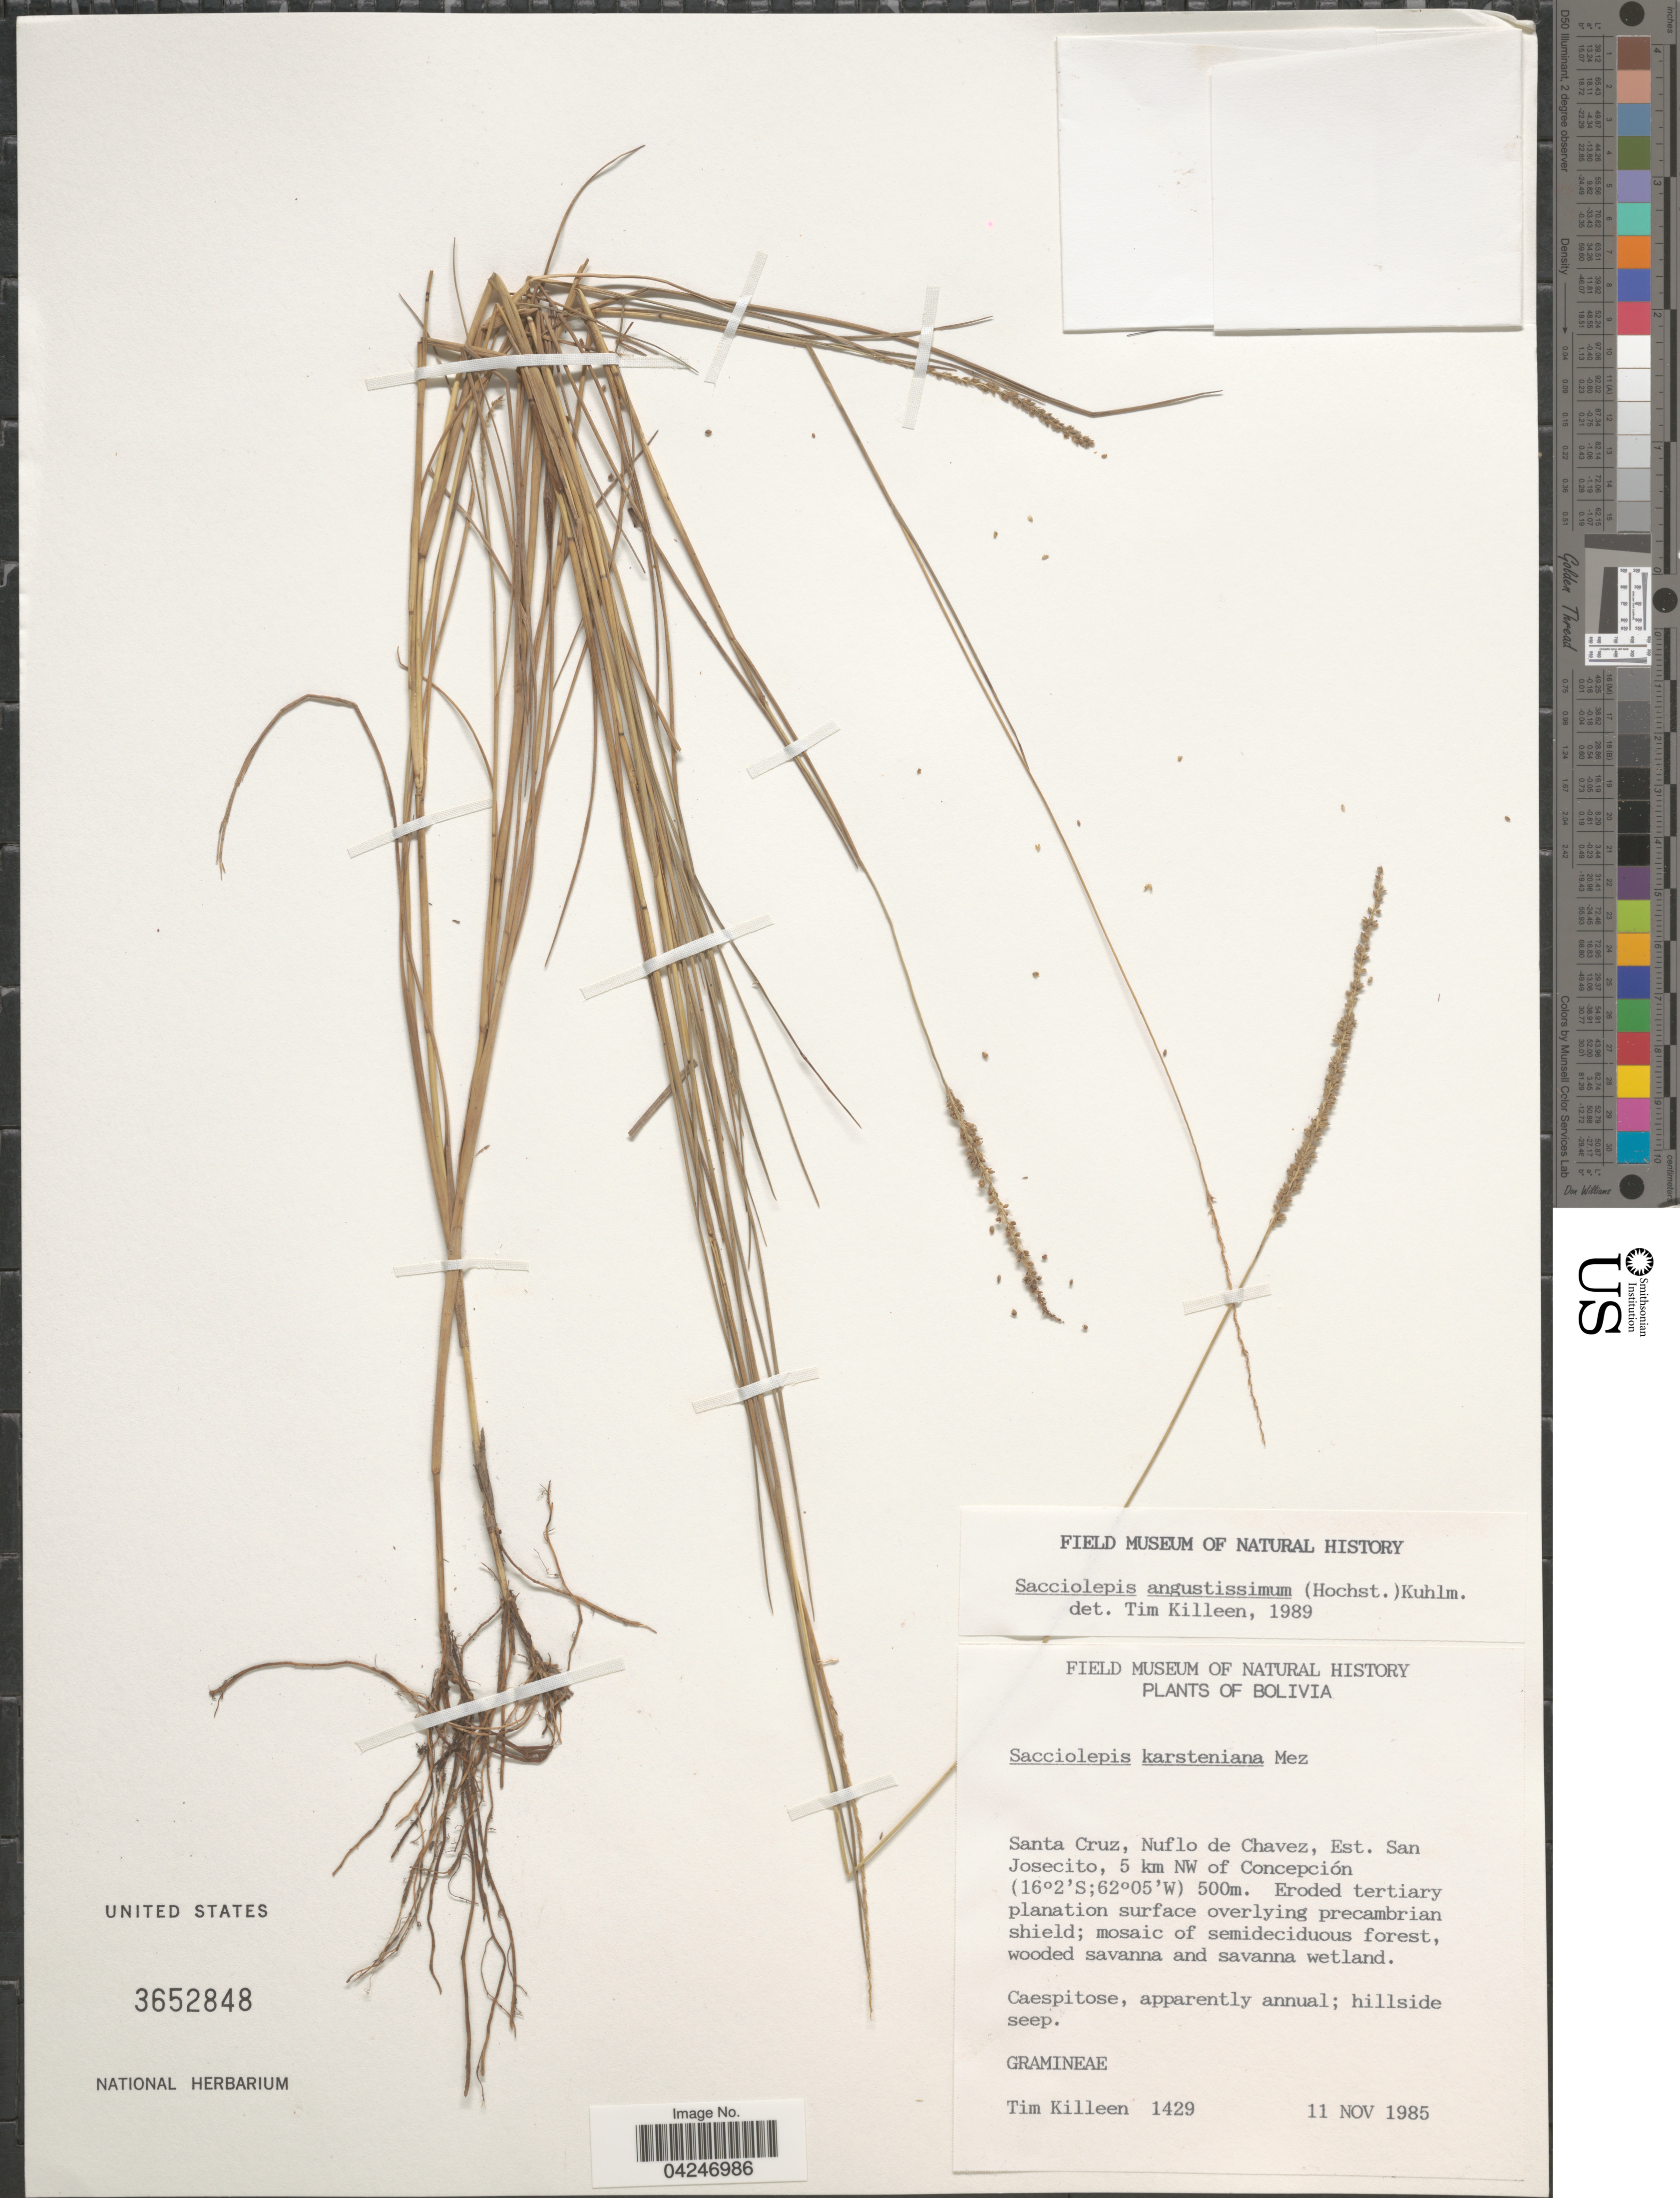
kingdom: Plantae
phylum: Tracheophyta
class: Liliopsida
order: Poales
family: Poaceae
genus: Sacciolepis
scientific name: Sacciolepis angustissima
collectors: T. J. Killeen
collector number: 1429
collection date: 1985-11-11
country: Bolivia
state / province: Santa Cruz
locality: Nuflo de Chavez, Est. San Josecito, 5 km NW of Concepcion. Eroded tertiary planation surface overlying precambrian shield; mosaic of semideciduous forest, wooded savanna and savanna wetland.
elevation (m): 500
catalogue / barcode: US 3652848